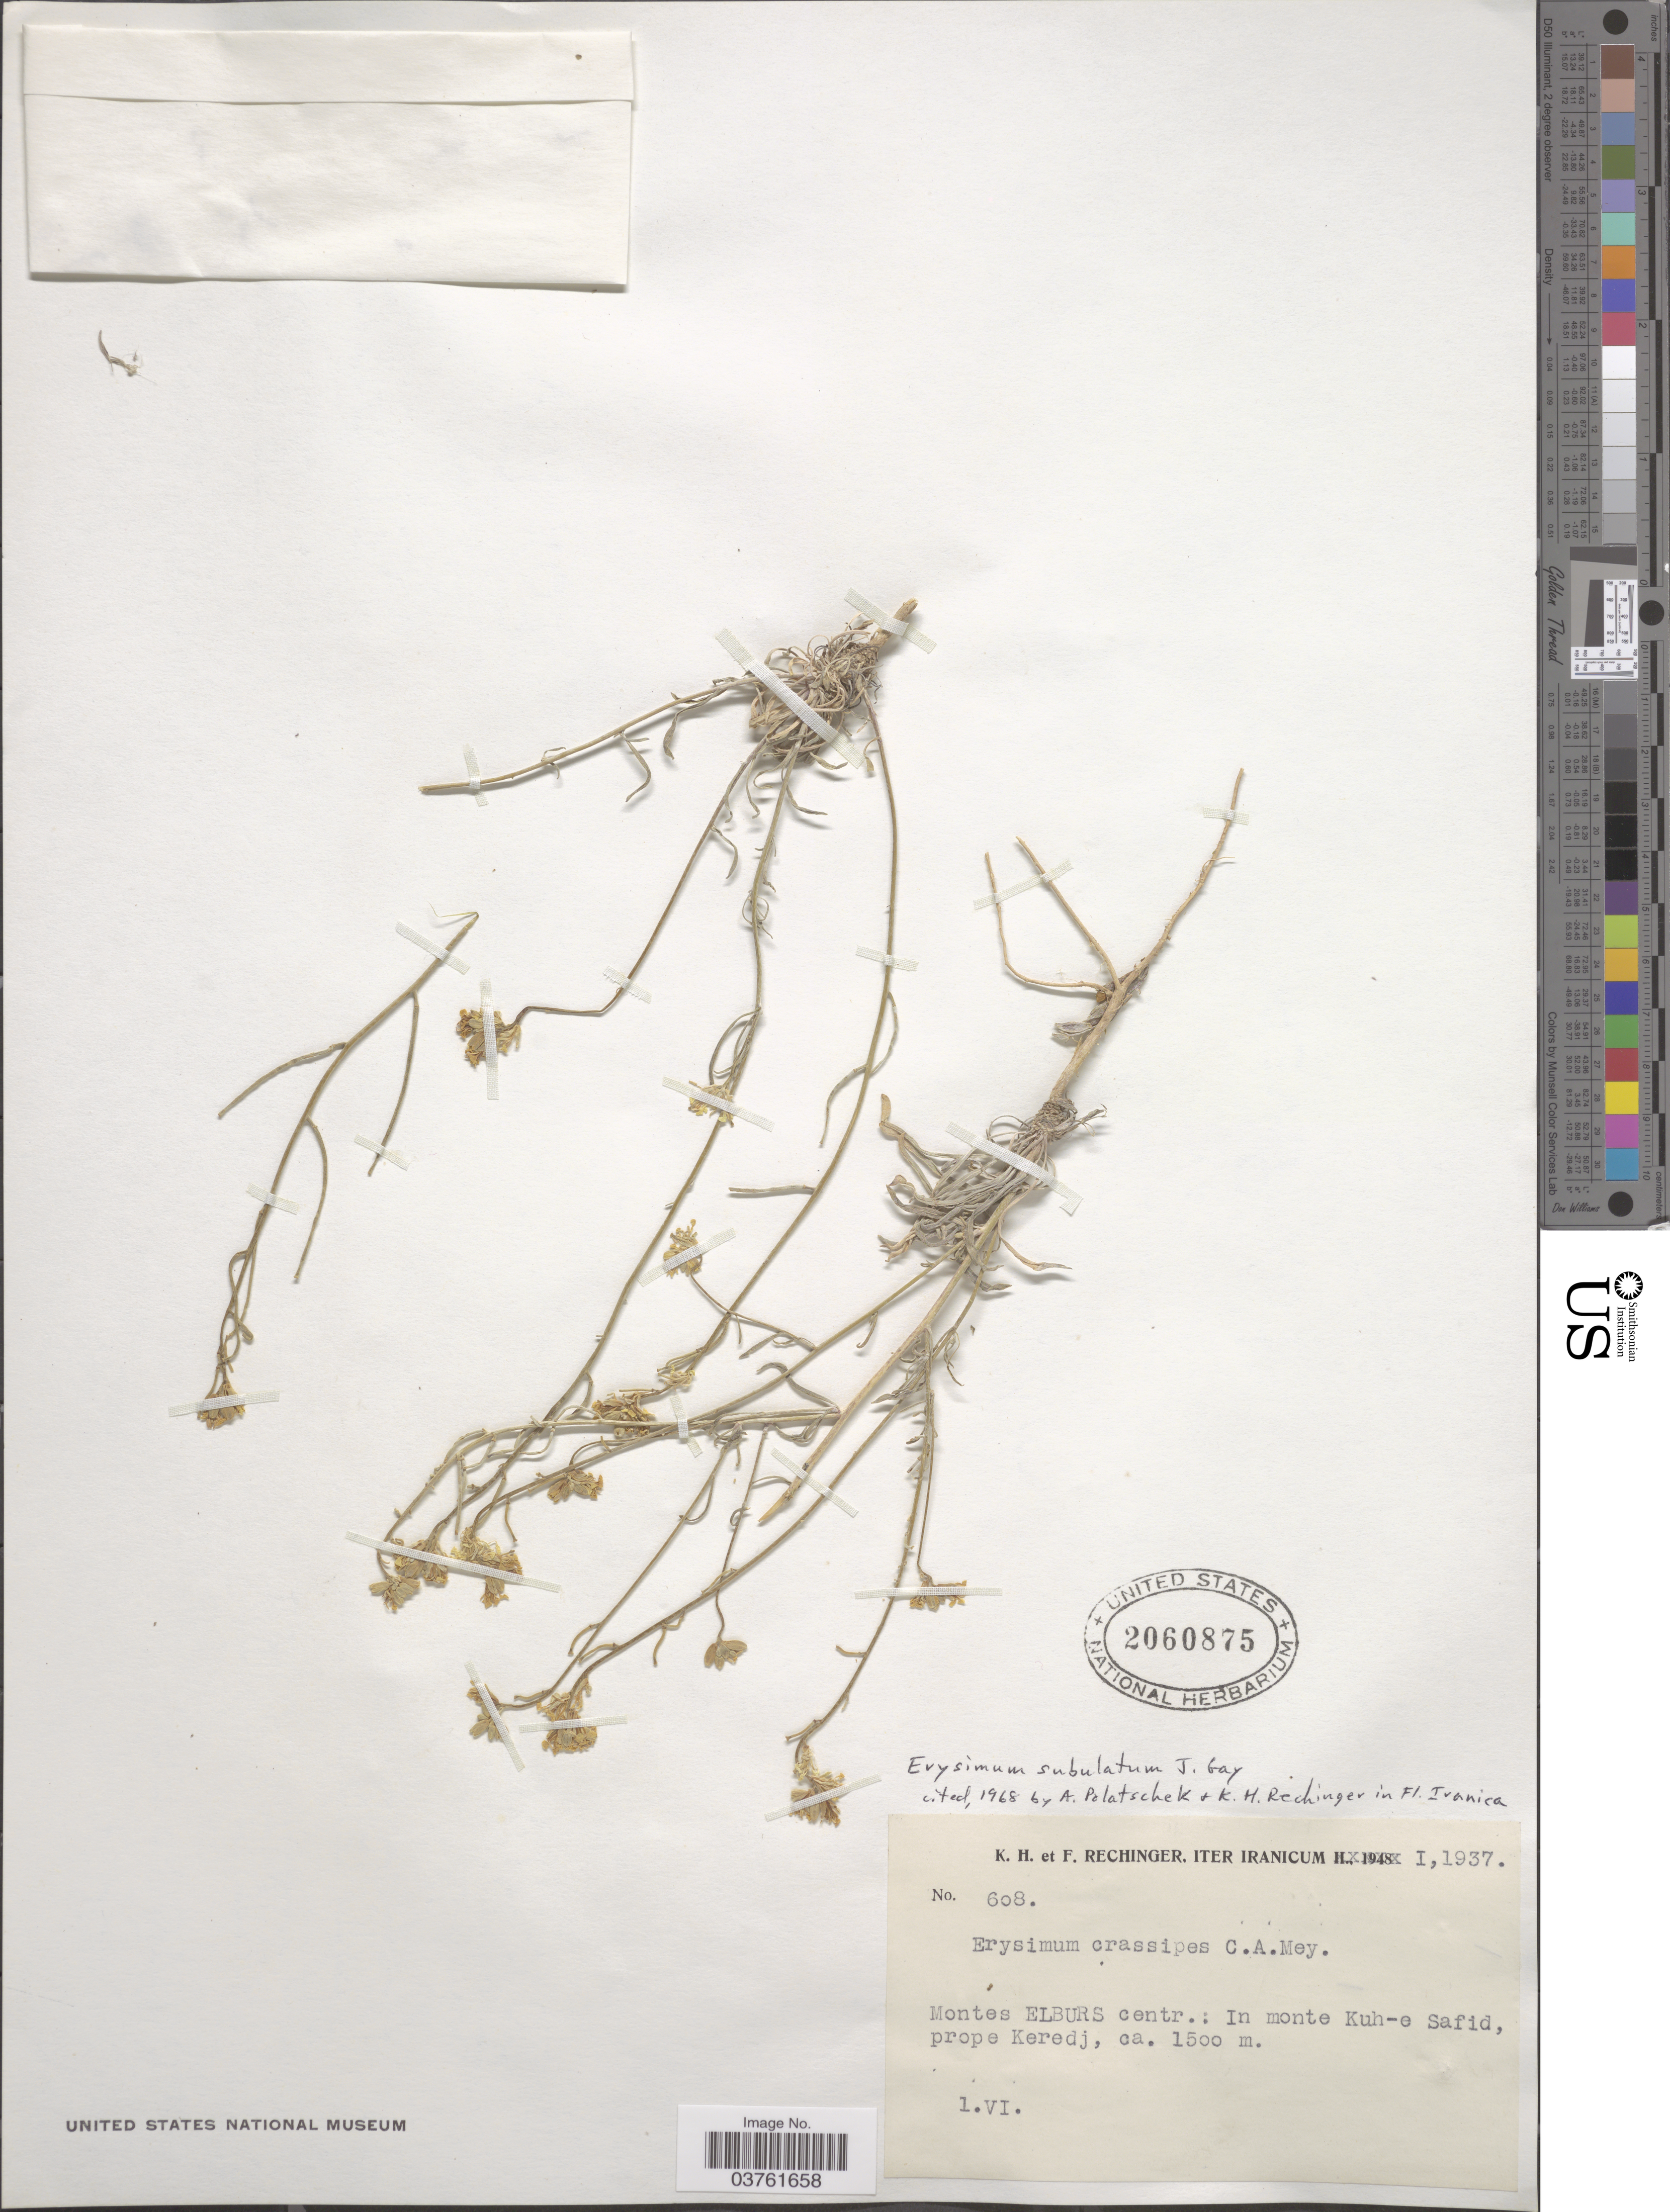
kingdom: Plantae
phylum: Tracheophyta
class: Magnoliopsida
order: Brassicales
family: Brassicaceae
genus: Erysimum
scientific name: Erysimum subulatum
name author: J. Gay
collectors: K. H. Rechinger & F. Rechinger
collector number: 608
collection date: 1937-06-01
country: Iran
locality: Iter Iranicum. Montes Elburs centr.: In monte Kuh-e Safid, prope Keredj.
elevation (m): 1500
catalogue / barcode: US 2060875